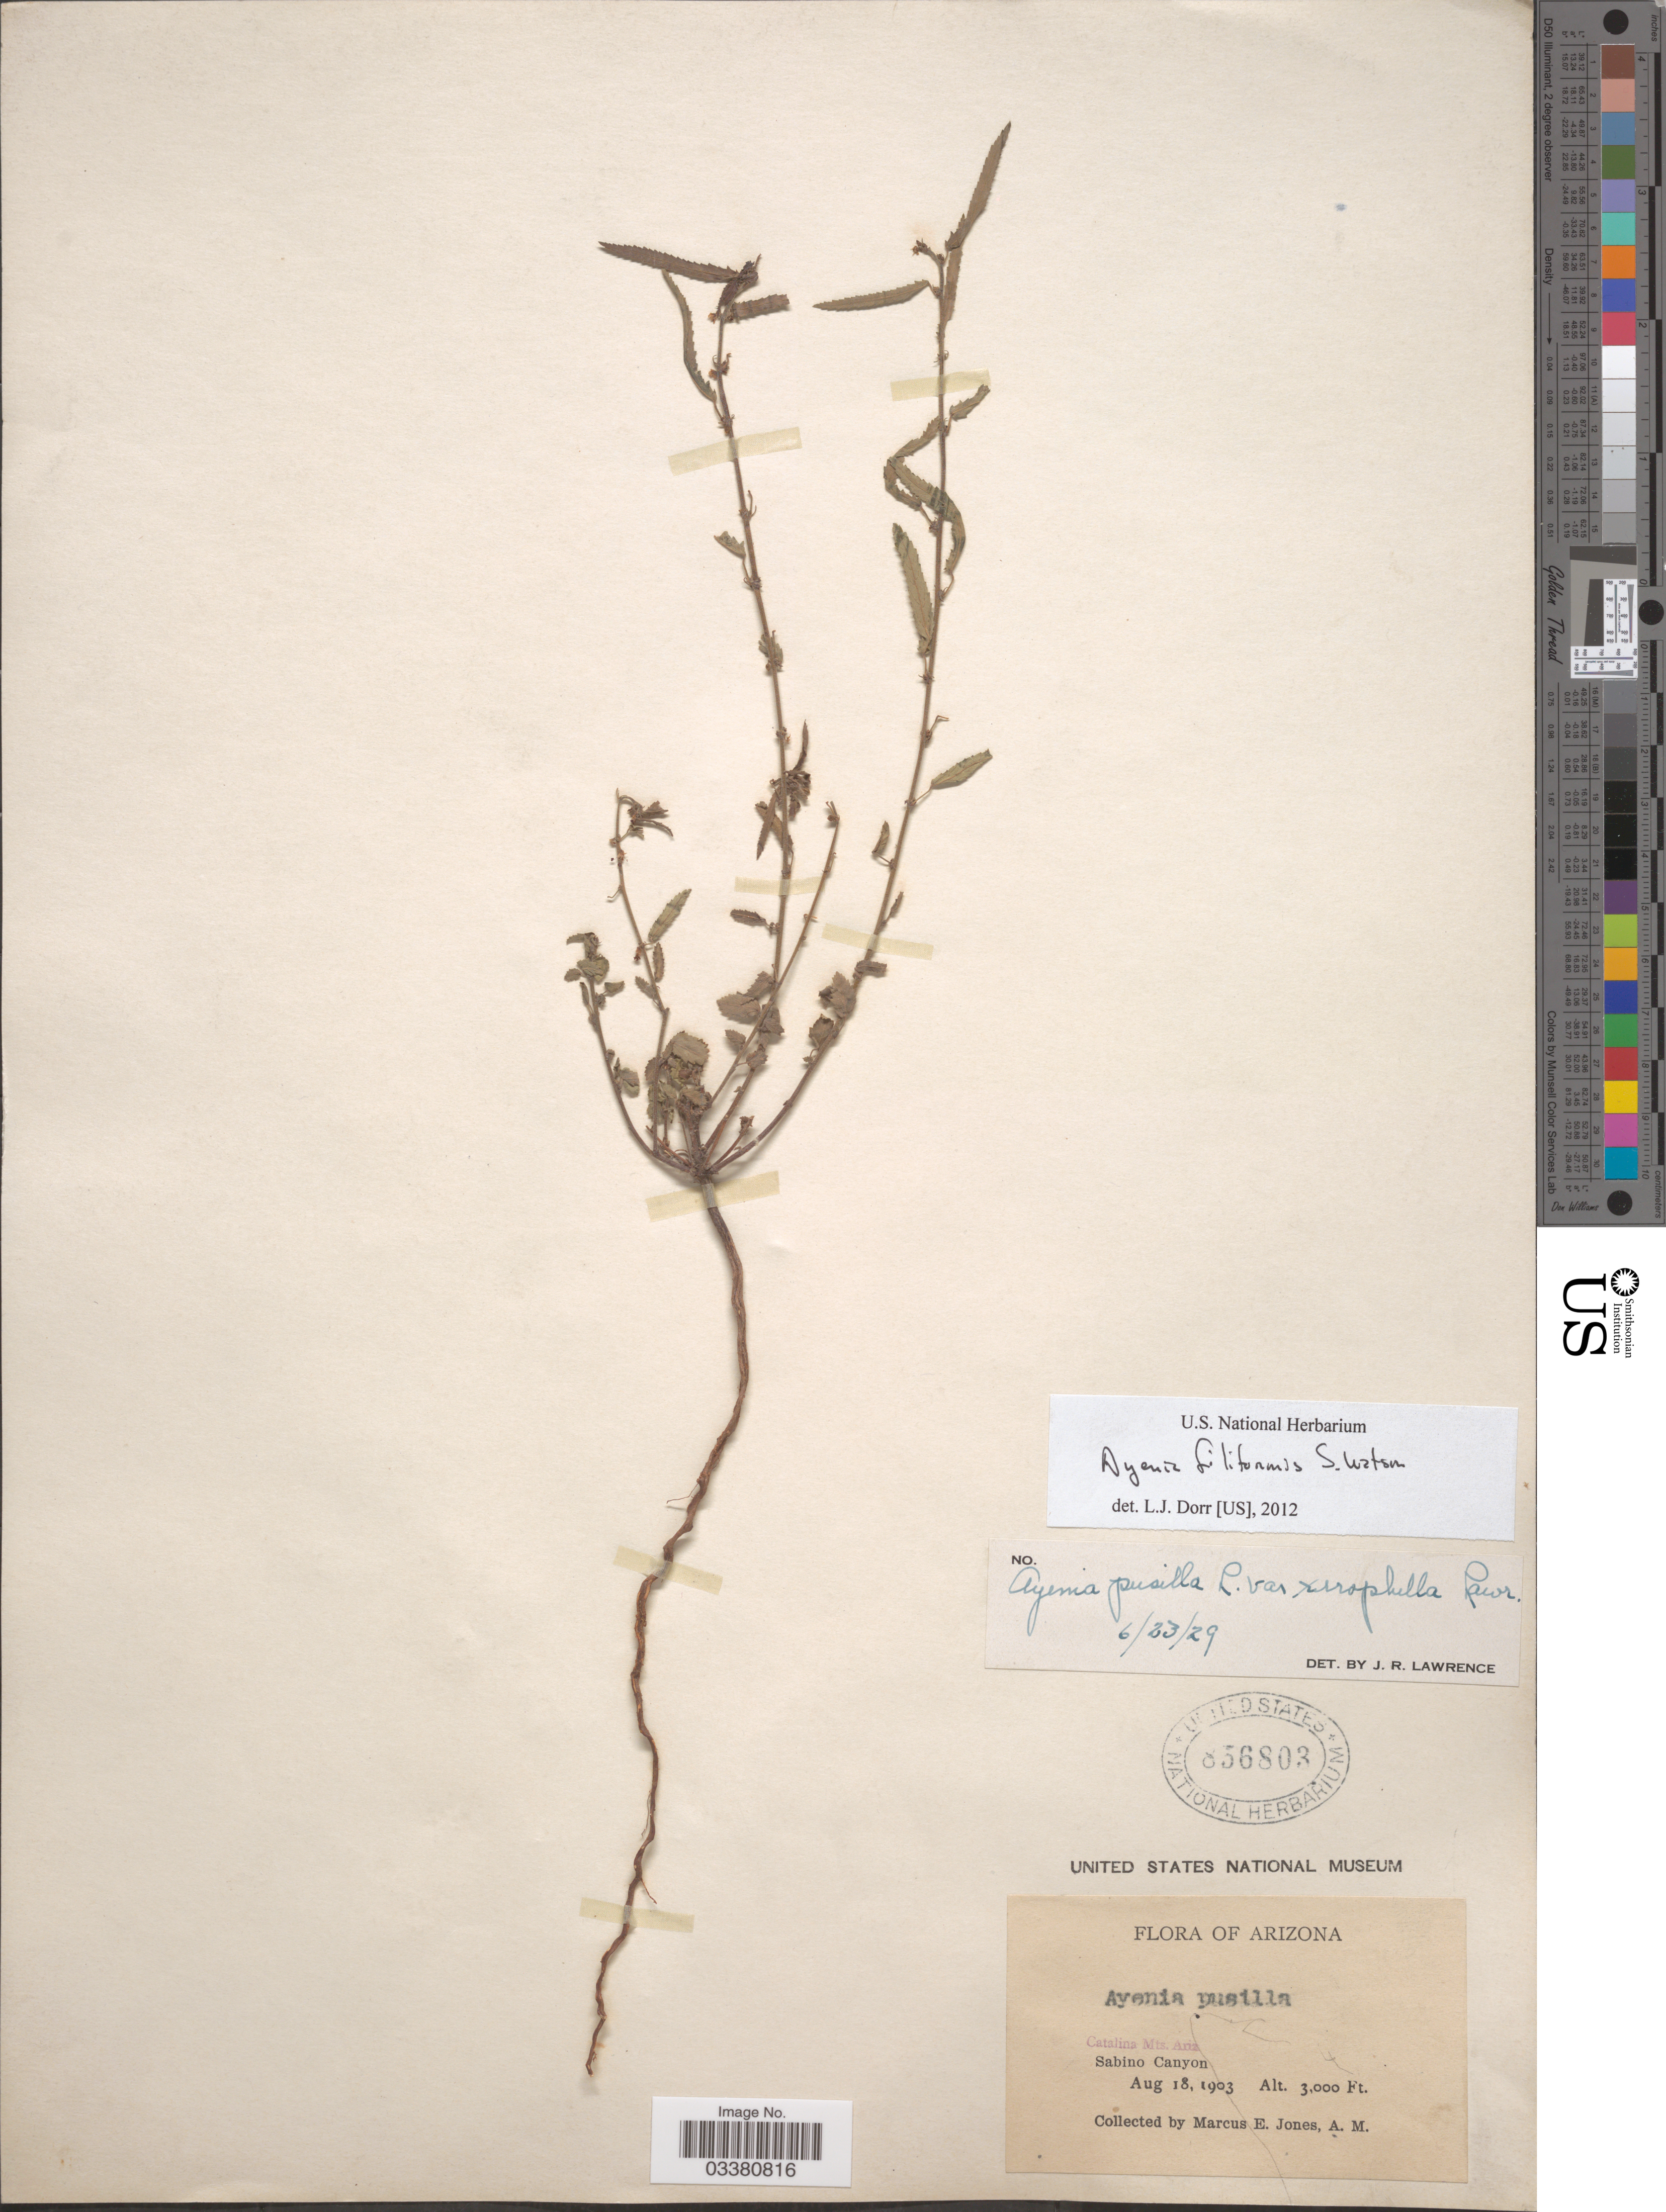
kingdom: Plantae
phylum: Tracheophyta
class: Magnoliopsida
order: Malvales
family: Malvaceae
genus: Ayenia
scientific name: Ayenia filiformis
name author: S. Watson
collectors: M. E. Jones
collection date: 1903-08-18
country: United States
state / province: Arizona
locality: Catalina Mts. Sabino Canyon.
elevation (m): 914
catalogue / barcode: US 856803